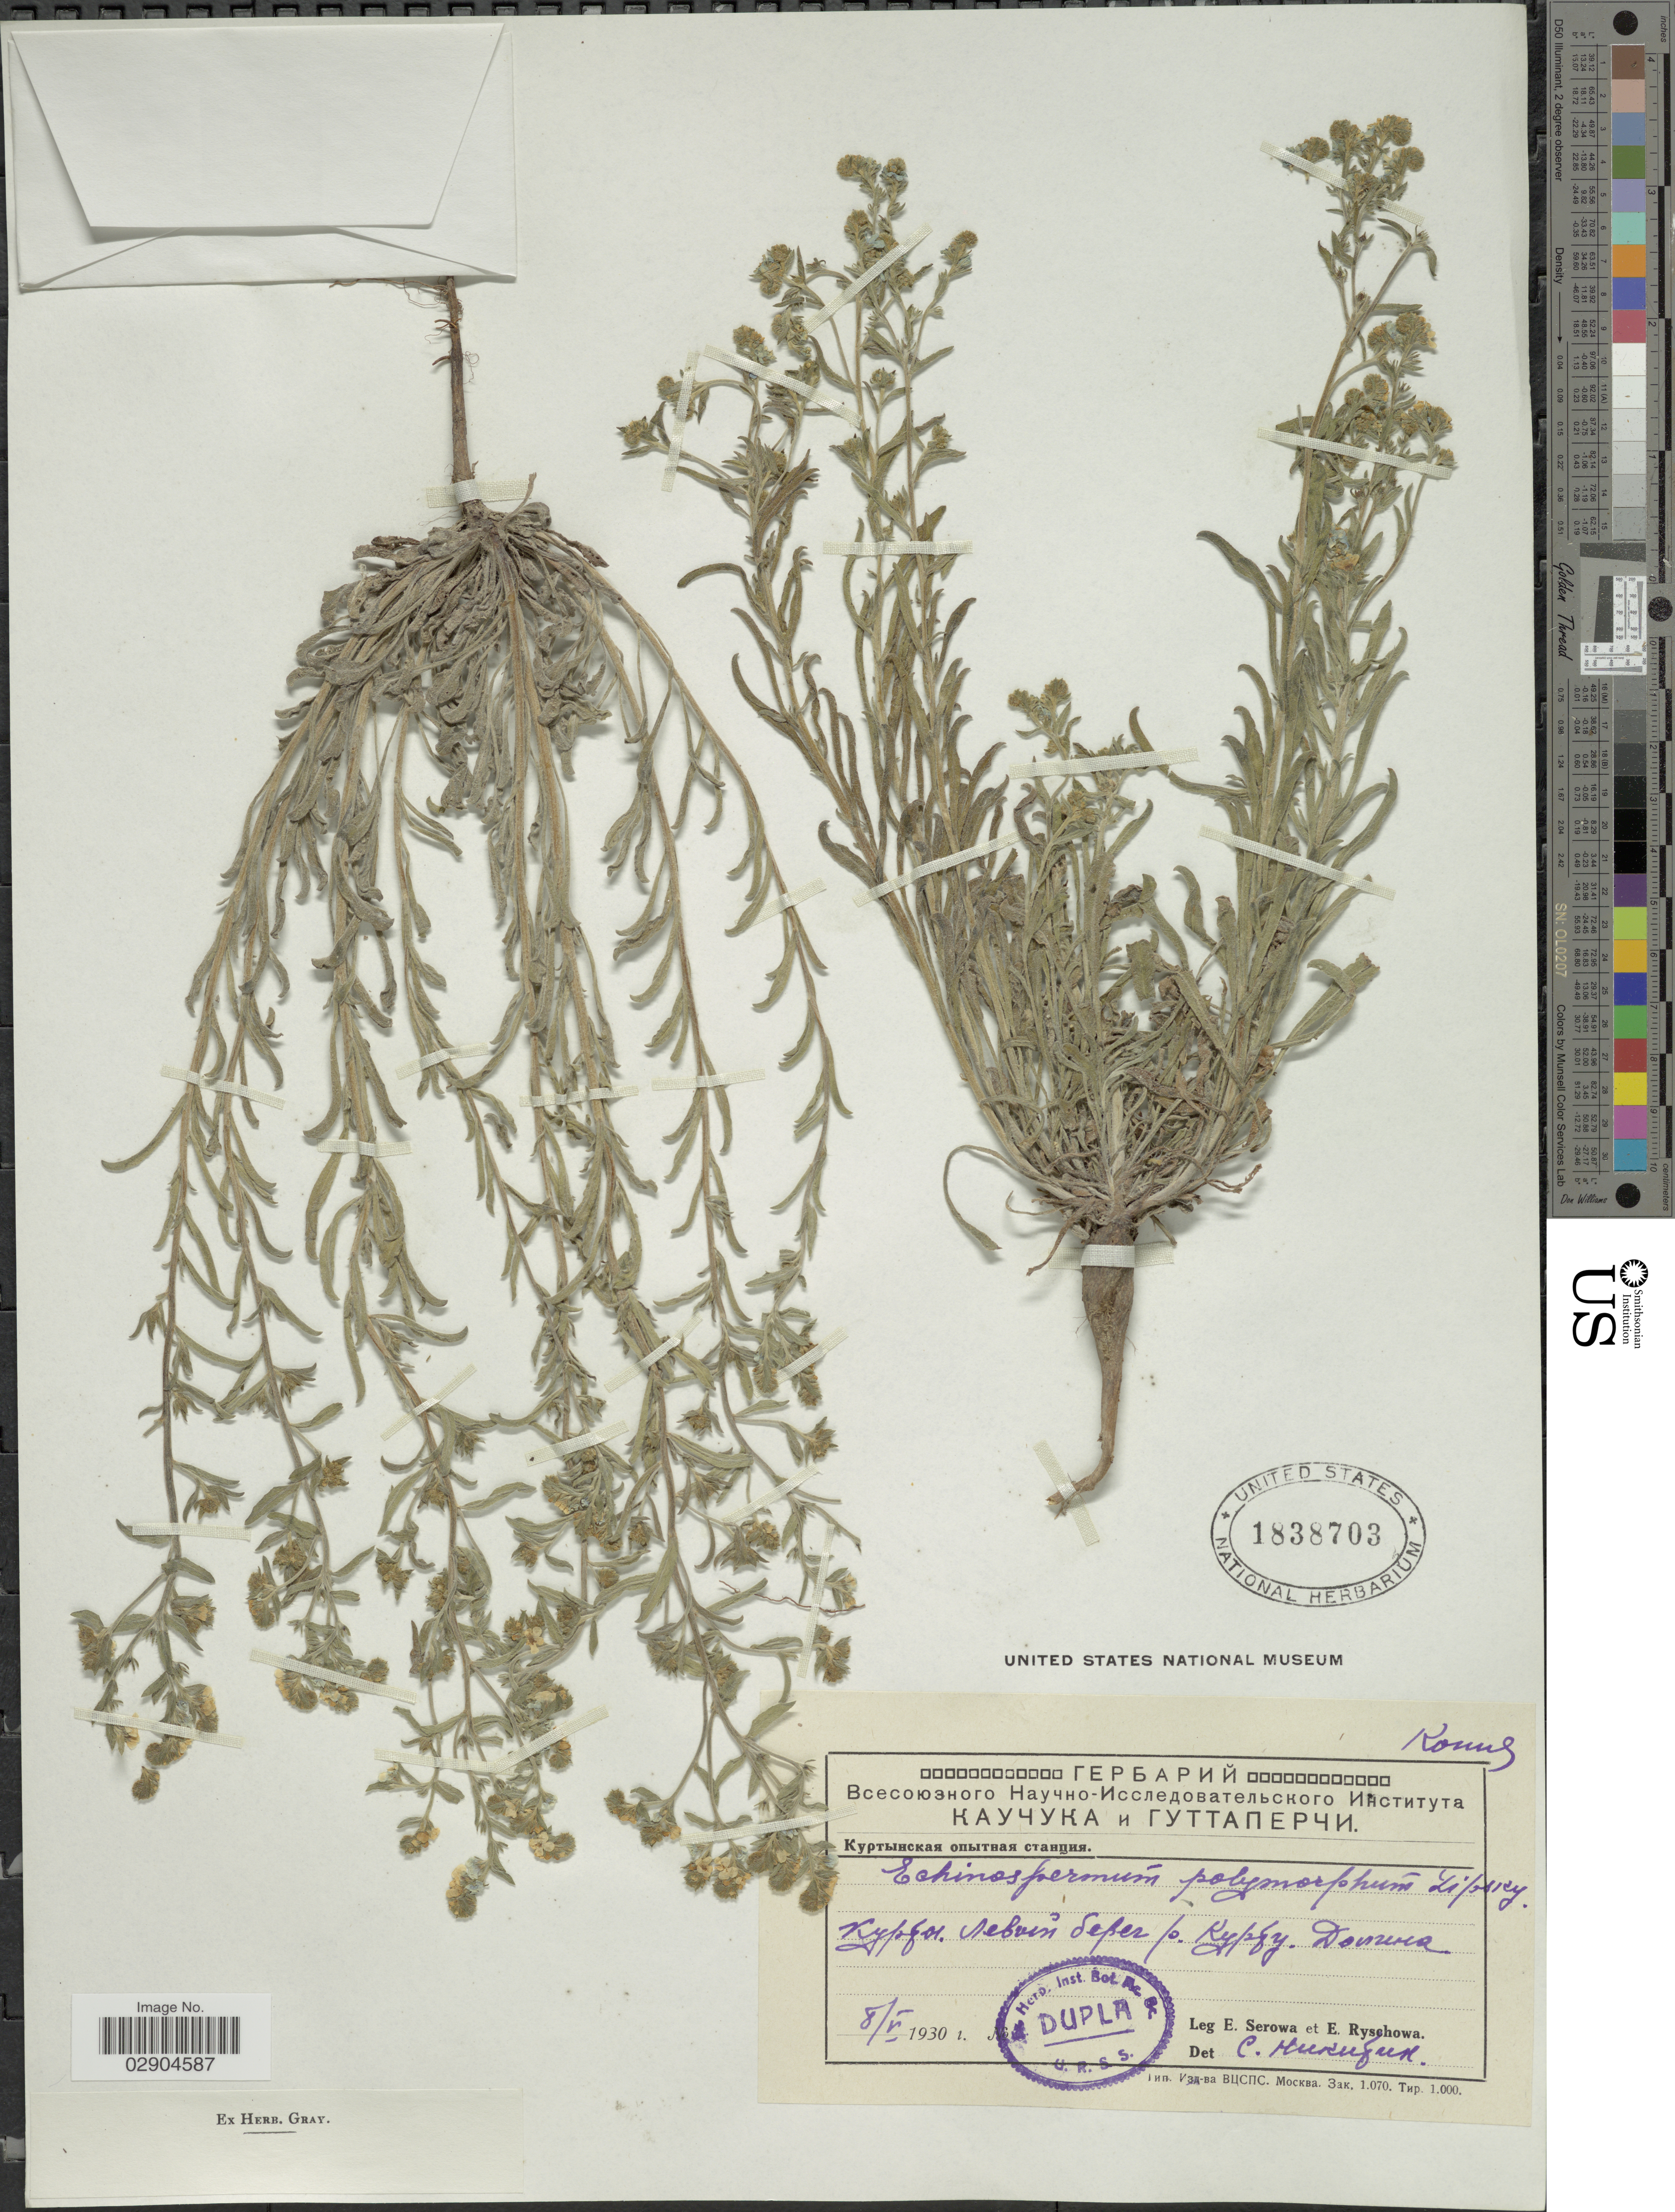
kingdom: Plantae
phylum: Tracheophyta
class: Magnoliopsida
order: Boraginales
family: Boraginaceae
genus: Lappula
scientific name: Lappula barbata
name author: (M. Bieb.) Gürke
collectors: E. Serowa & E. Ryschowa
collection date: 1930-06-08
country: Kazakhstan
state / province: Almaty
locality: left shore of River Kurty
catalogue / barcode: US 1838703